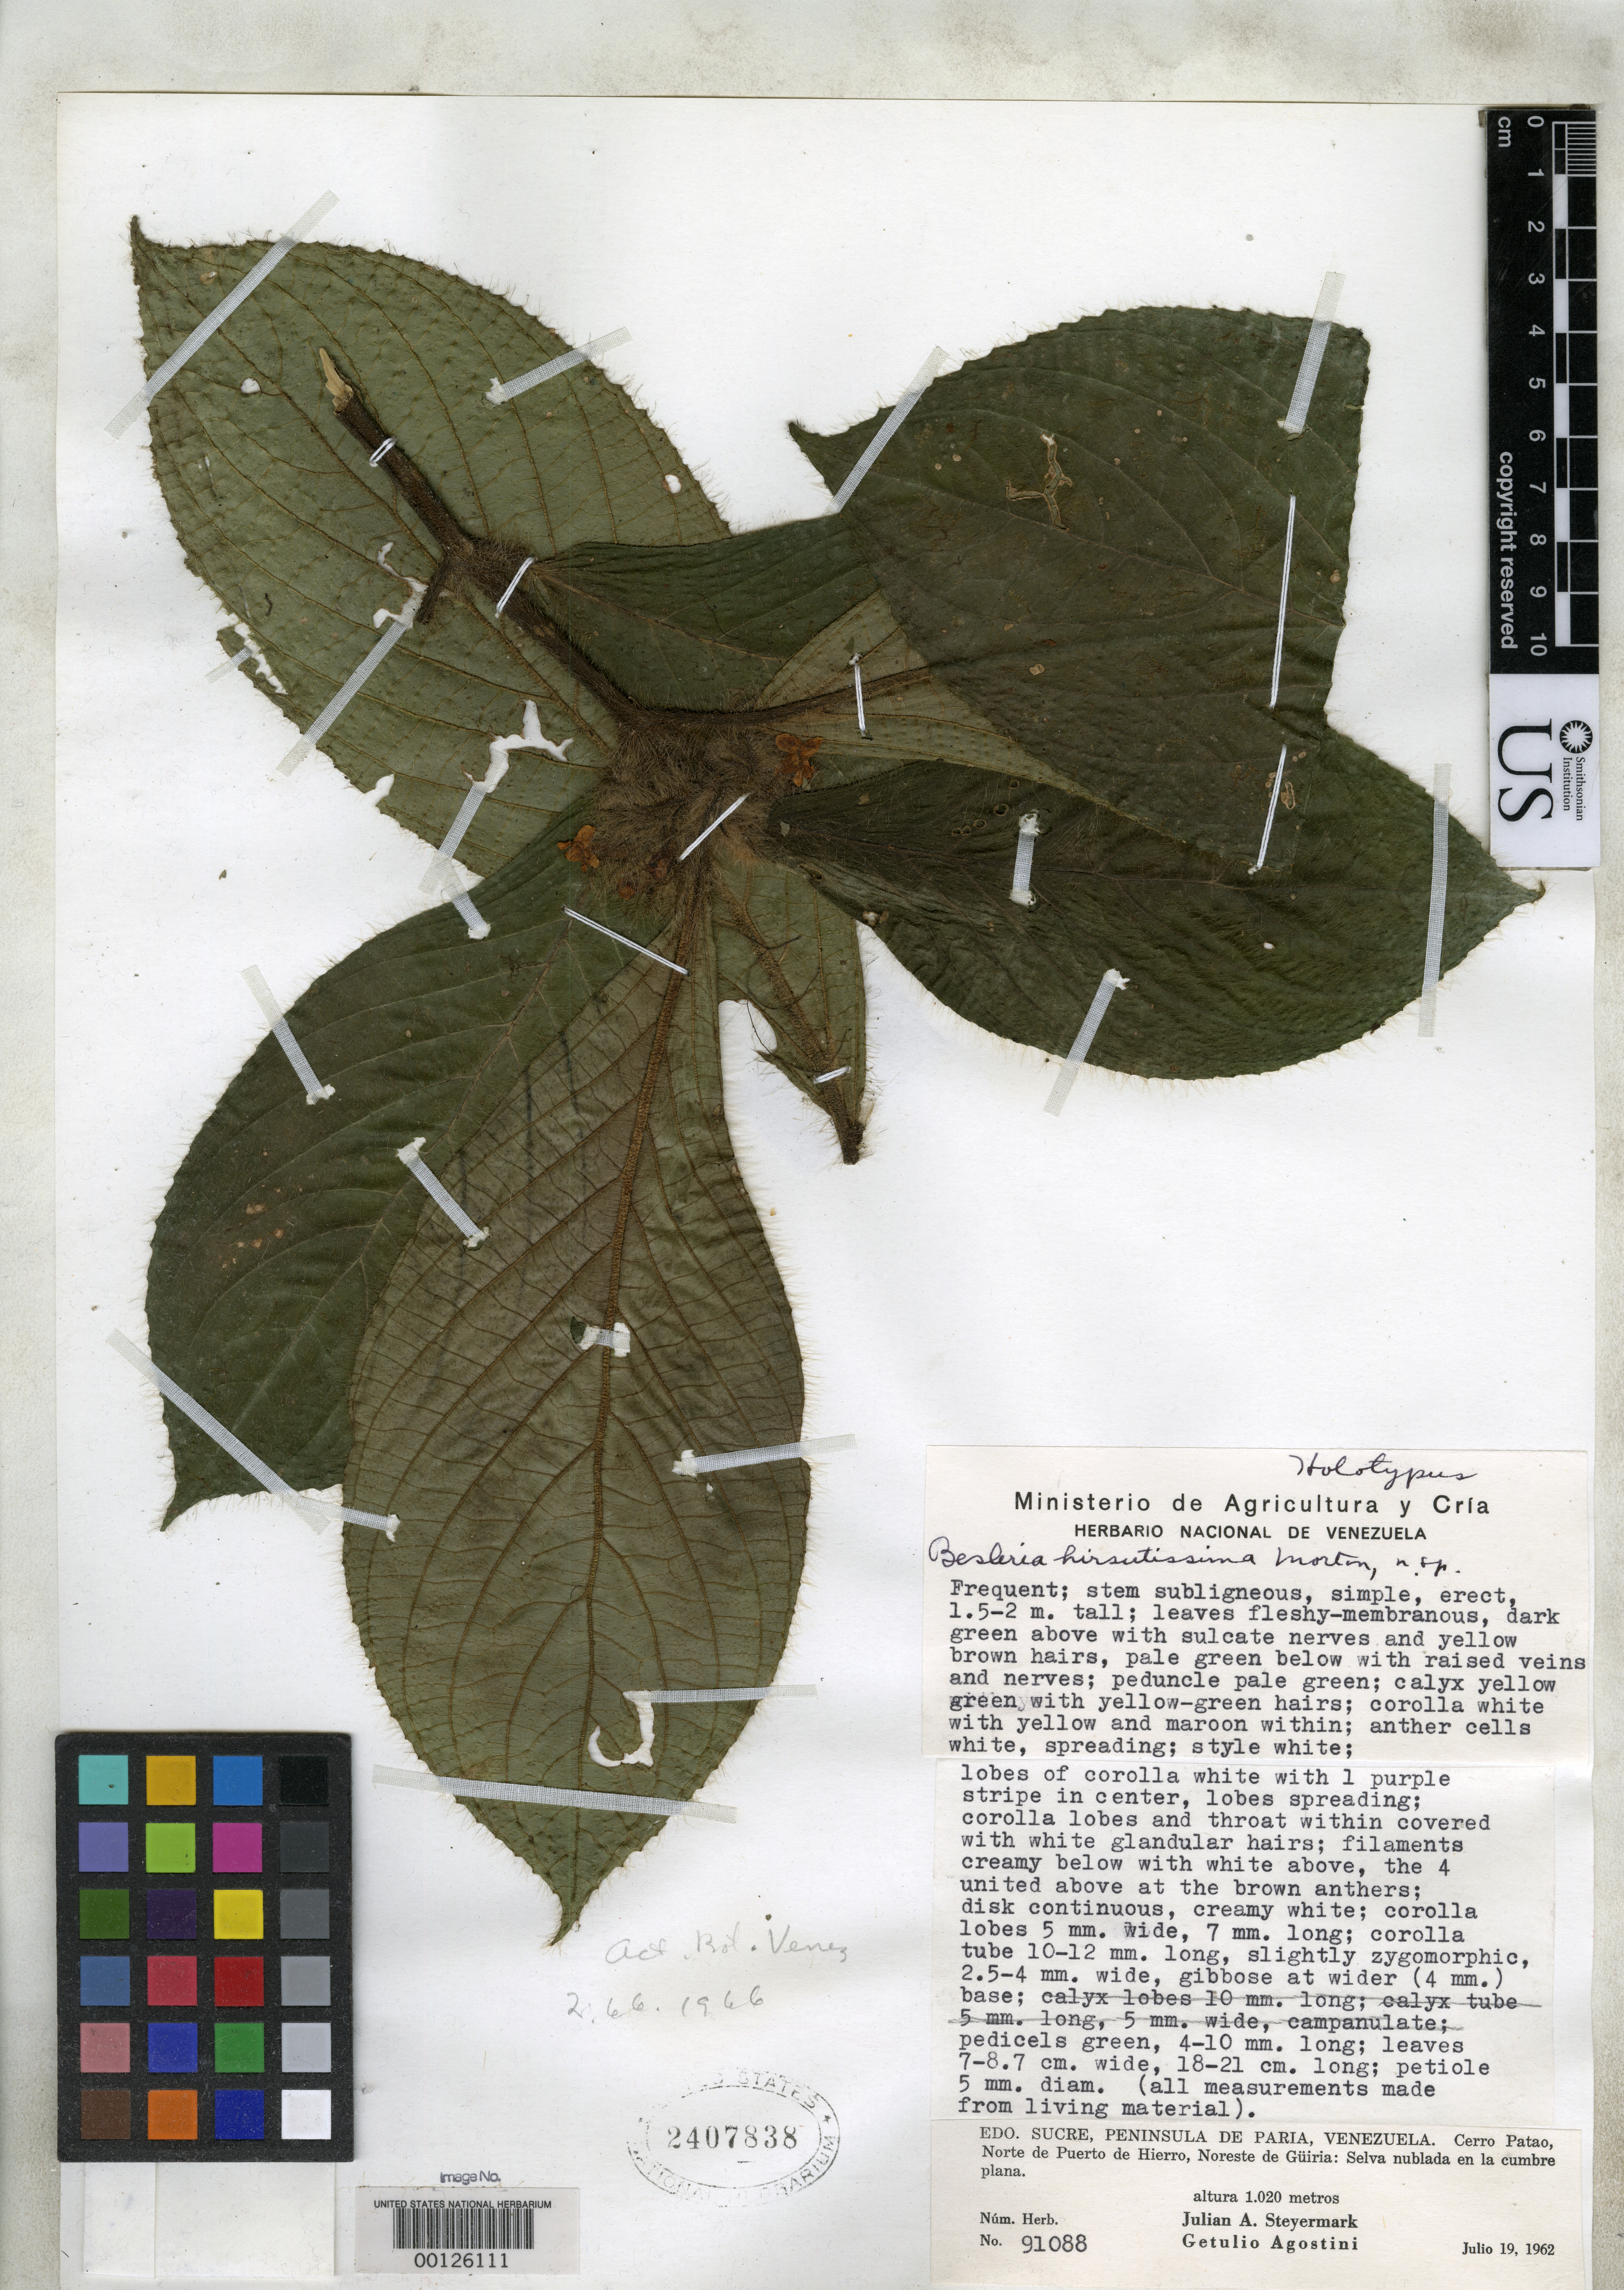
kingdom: Plantae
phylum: Tracheophyta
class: Magnoliopsida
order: Lamiales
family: Gesneriaceae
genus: Besleria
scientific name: Besleria hirsutissima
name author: C.V. Morton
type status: Holotype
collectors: J. Steyermark & G. Agostini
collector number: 91088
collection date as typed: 19 Jul 1962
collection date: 1962-07-19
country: Venezuela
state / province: Sucre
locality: Peninsula de Paria, Cerro Patao.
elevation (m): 1020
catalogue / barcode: US 2407838